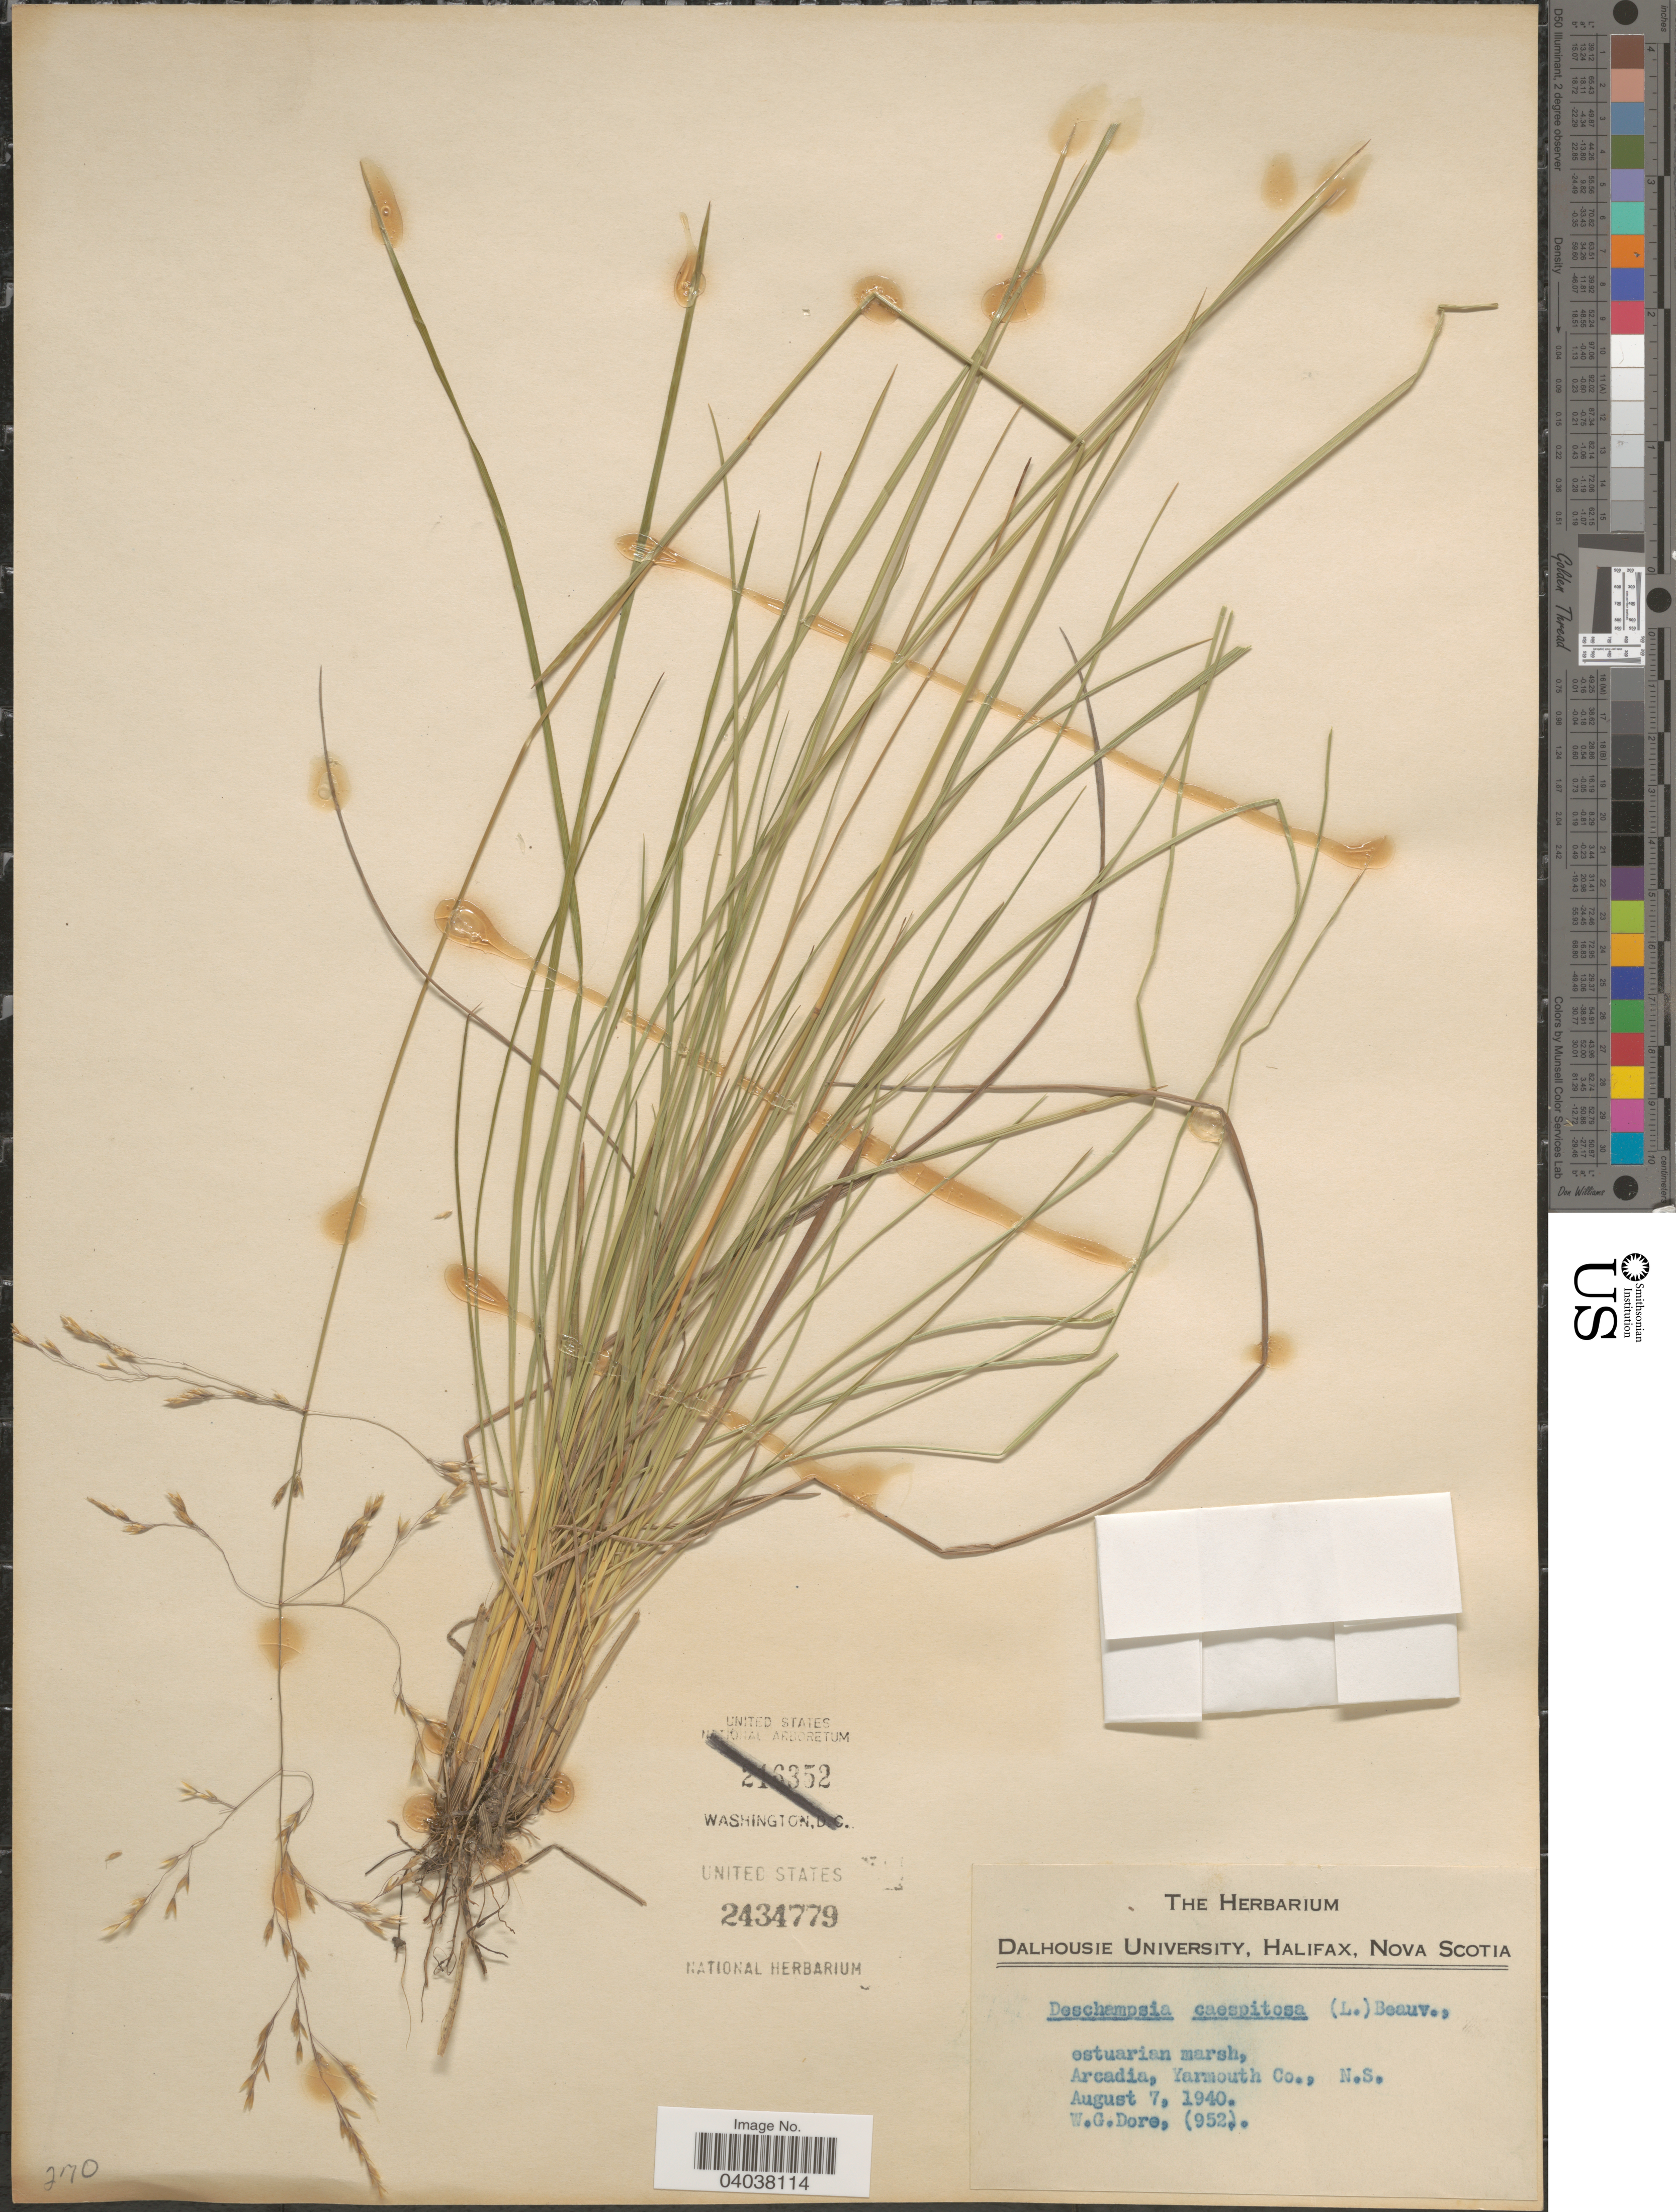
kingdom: Plantae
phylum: Tracheophyta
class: Liliopsida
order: Poales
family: Poaceae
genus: Deschampsia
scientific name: Deschampsia cespitosa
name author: (L.) P. Beauv.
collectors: W. Dore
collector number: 952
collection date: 1940-08-07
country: Canada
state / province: Nova Scotia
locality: Arcadia, Yarmouth Co.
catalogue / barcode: US 2434779